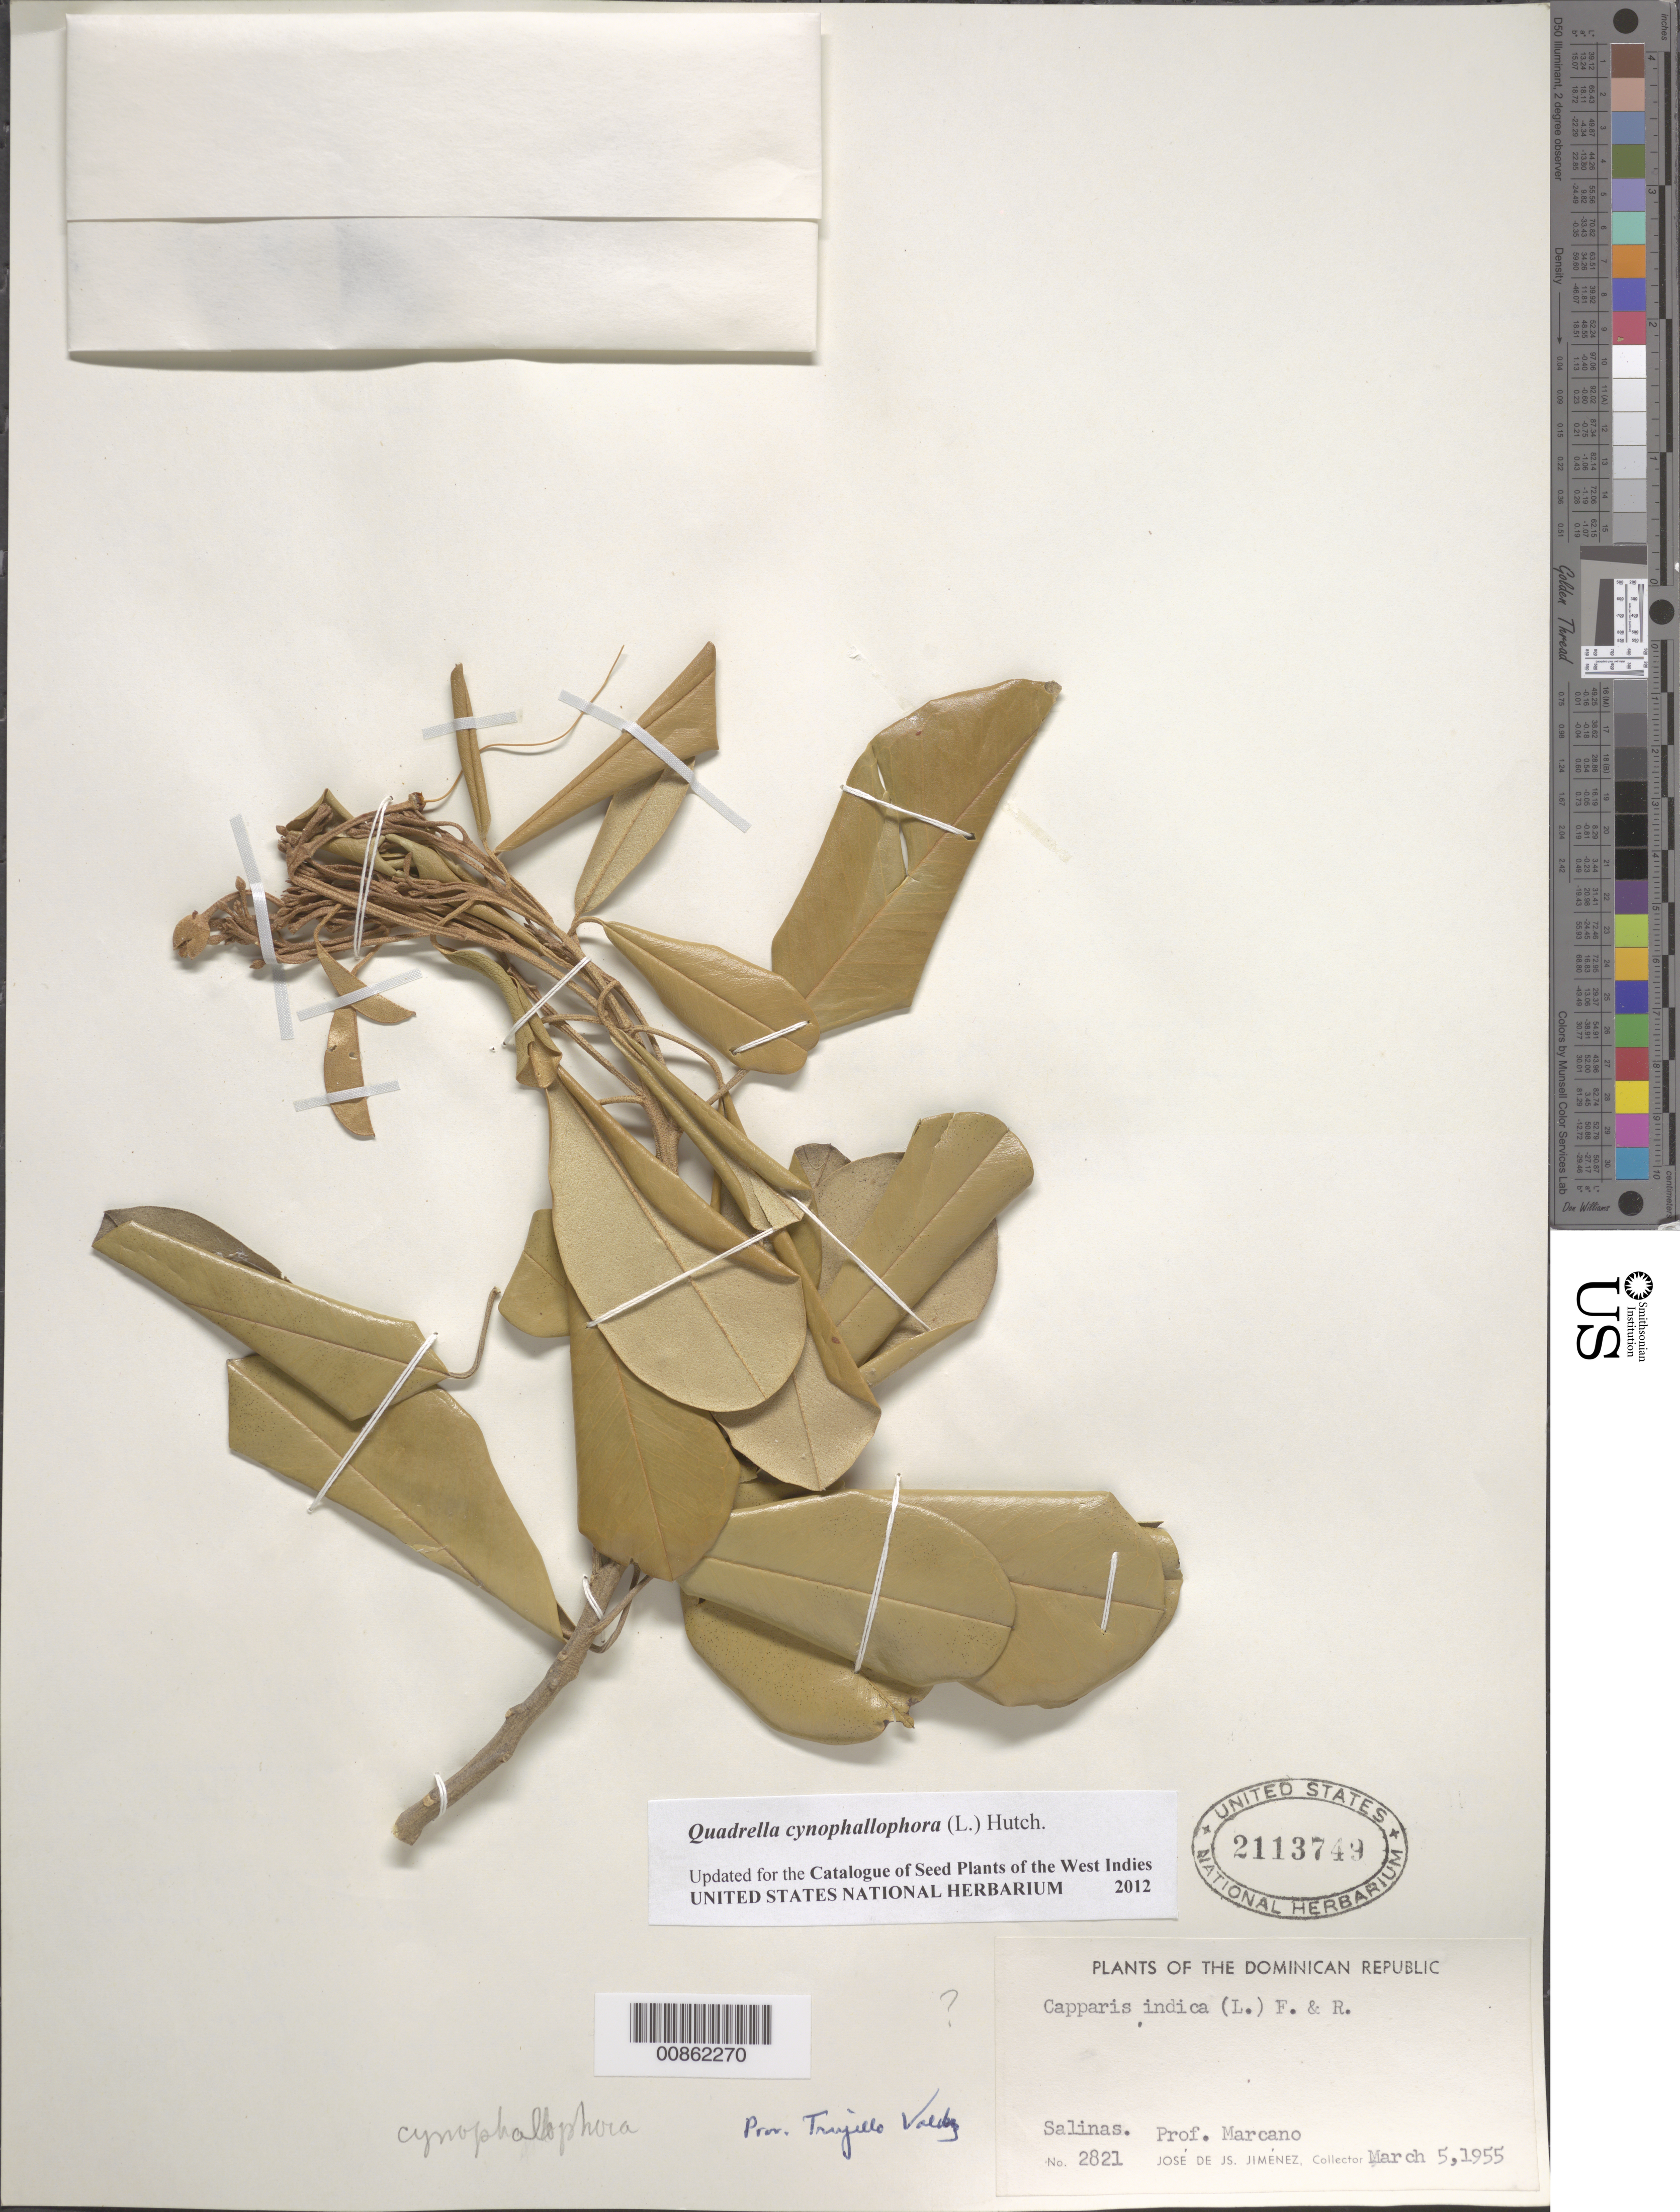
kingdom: Plantae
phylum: Tracheophyta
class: Magnoliopsida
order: Brassicales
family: Capparaceae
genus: Quadrella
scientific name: Quadrella cynophallophora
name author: (L.) Hutch.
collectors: J. J. Jiménez Almonte & E. J. Marcano F.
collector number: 2821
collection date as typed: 05 Mar 1955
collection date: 1955-03-05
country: Dominican Republic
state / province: Peravia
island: Hispaniola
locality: Salinas. Prov. Trujilo Valdez (obsolete).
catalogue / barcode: US 2113749